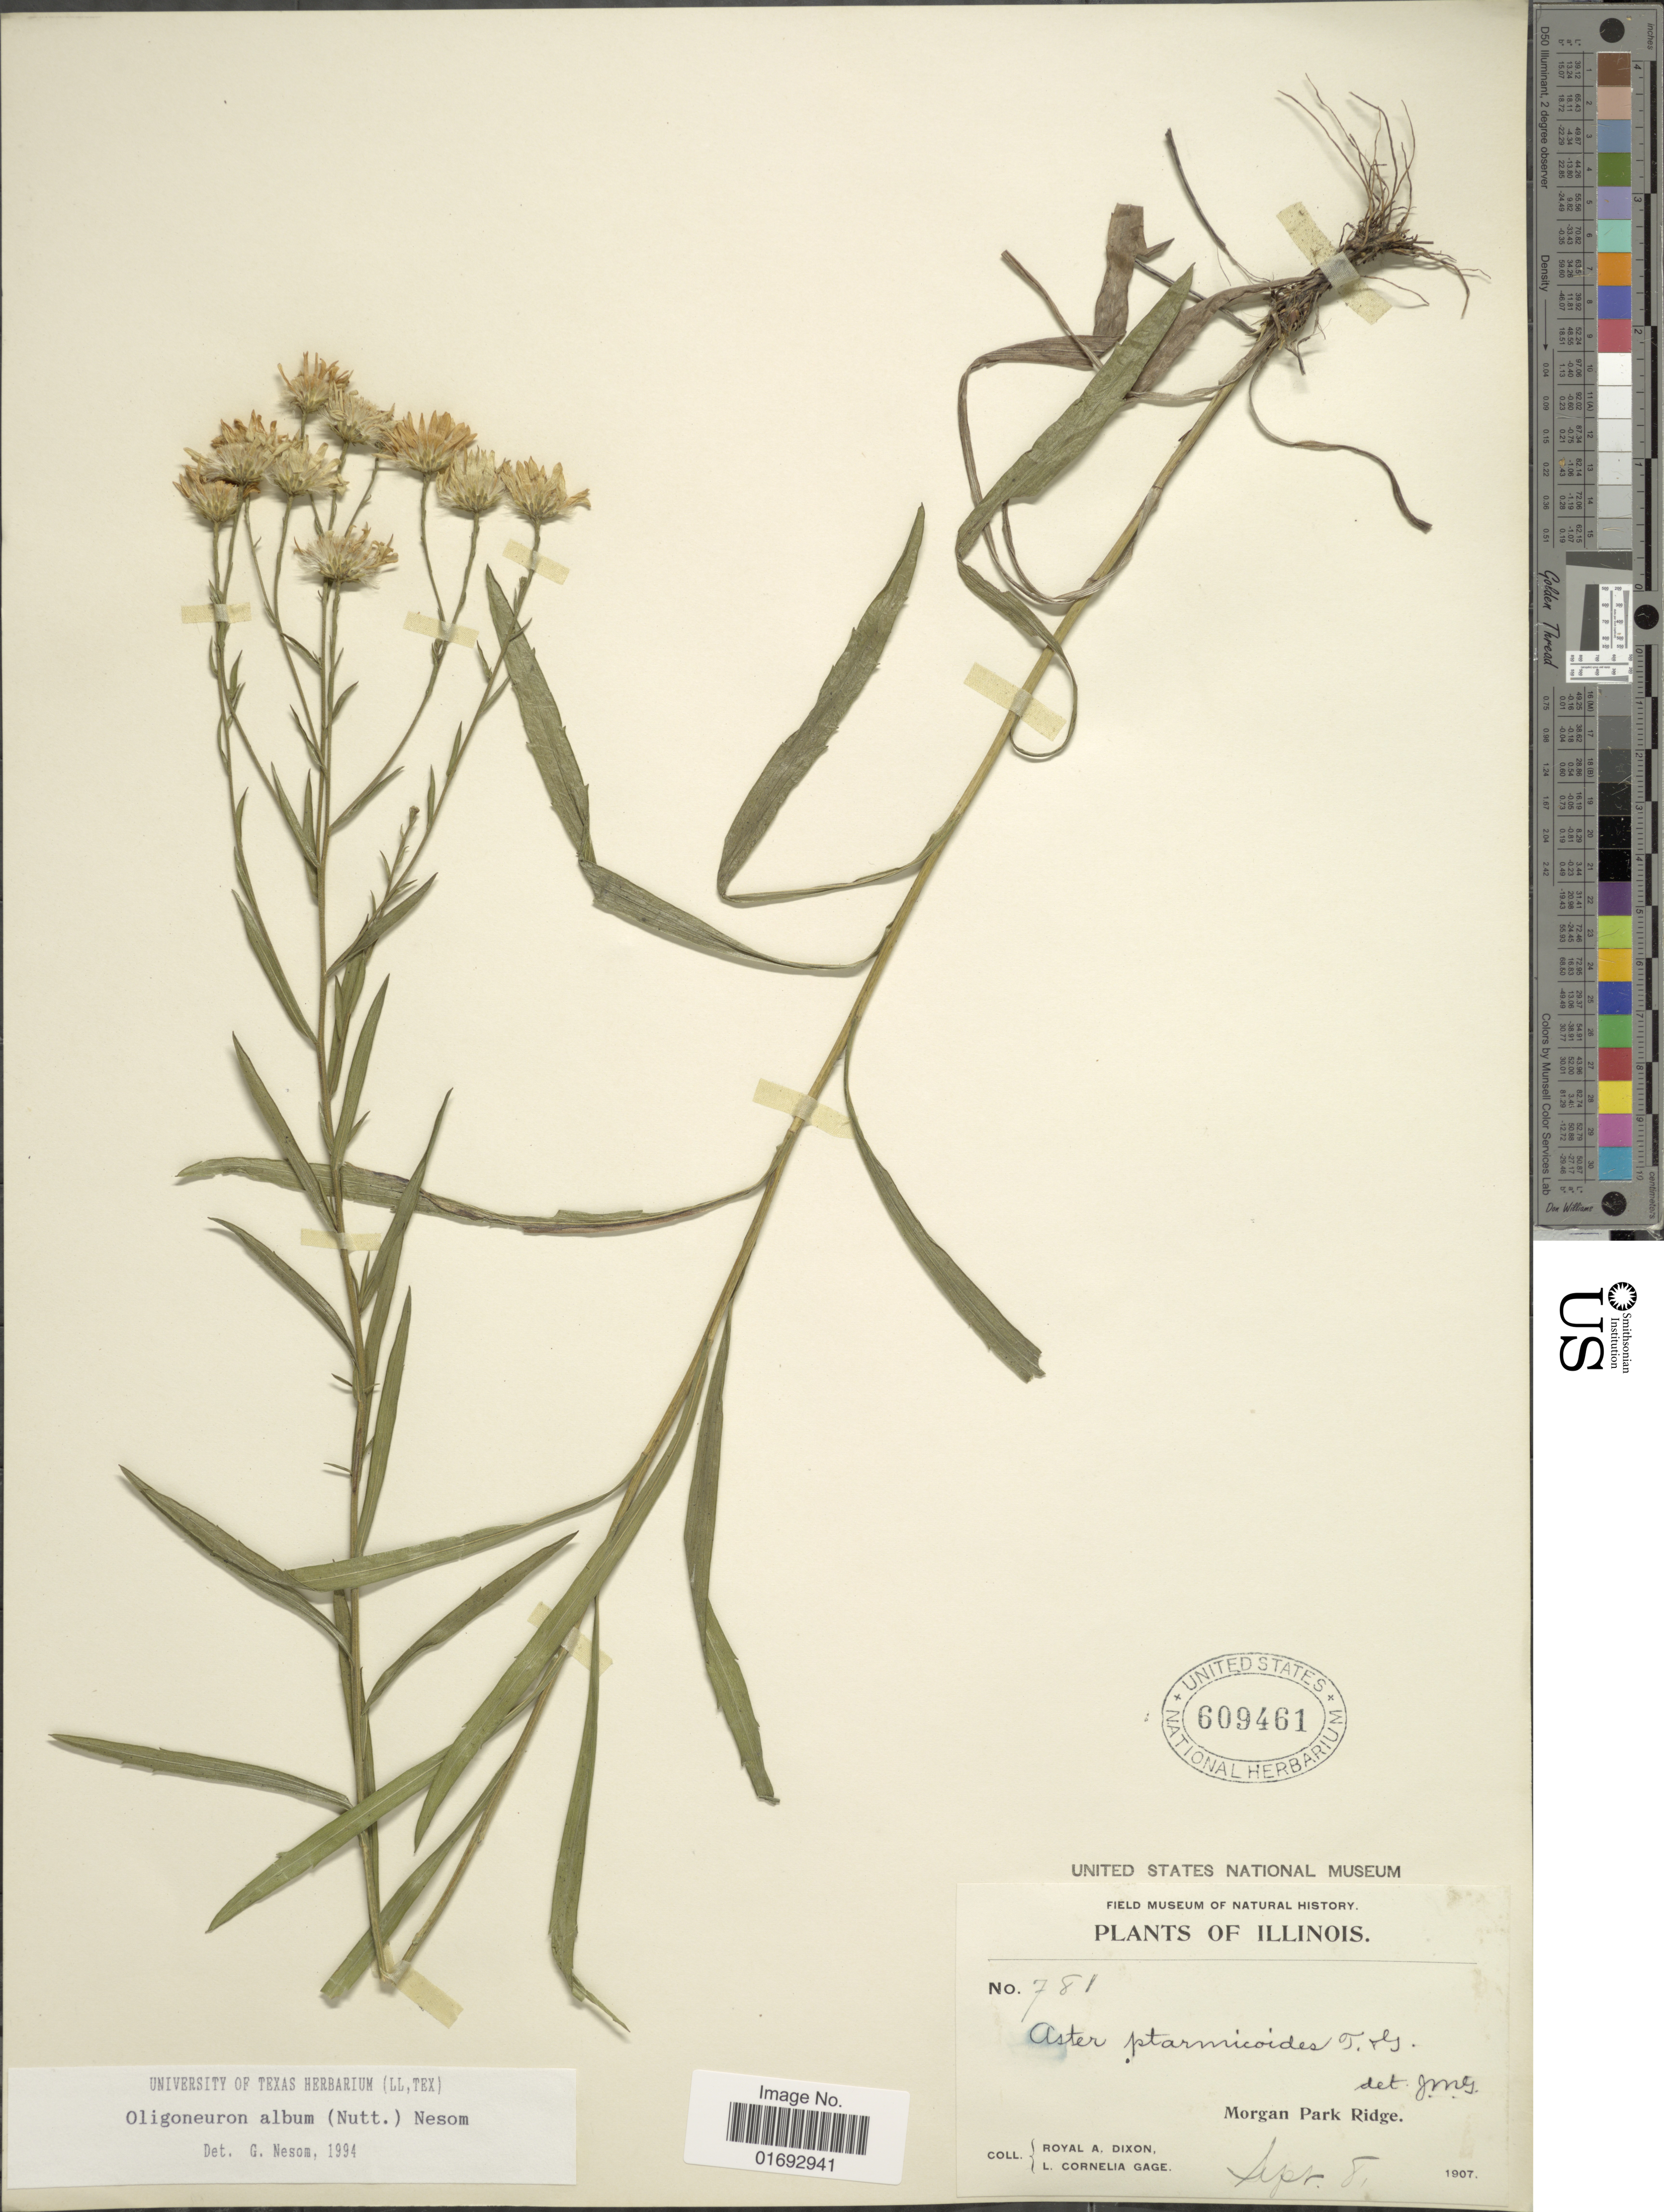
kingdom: Plantae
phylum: Tracheophyta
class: Magnoliopsida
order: Asterales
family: Asteraceae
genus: Oligoneuron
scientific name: Oligoneuron album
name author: (Nutt.) G.L. Nesom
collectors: R. A. Dixon & L. Gage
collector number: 781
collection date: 1907-09-08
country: United States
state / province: Illinois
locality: Morgan Park Ridge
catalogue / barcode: US 609461